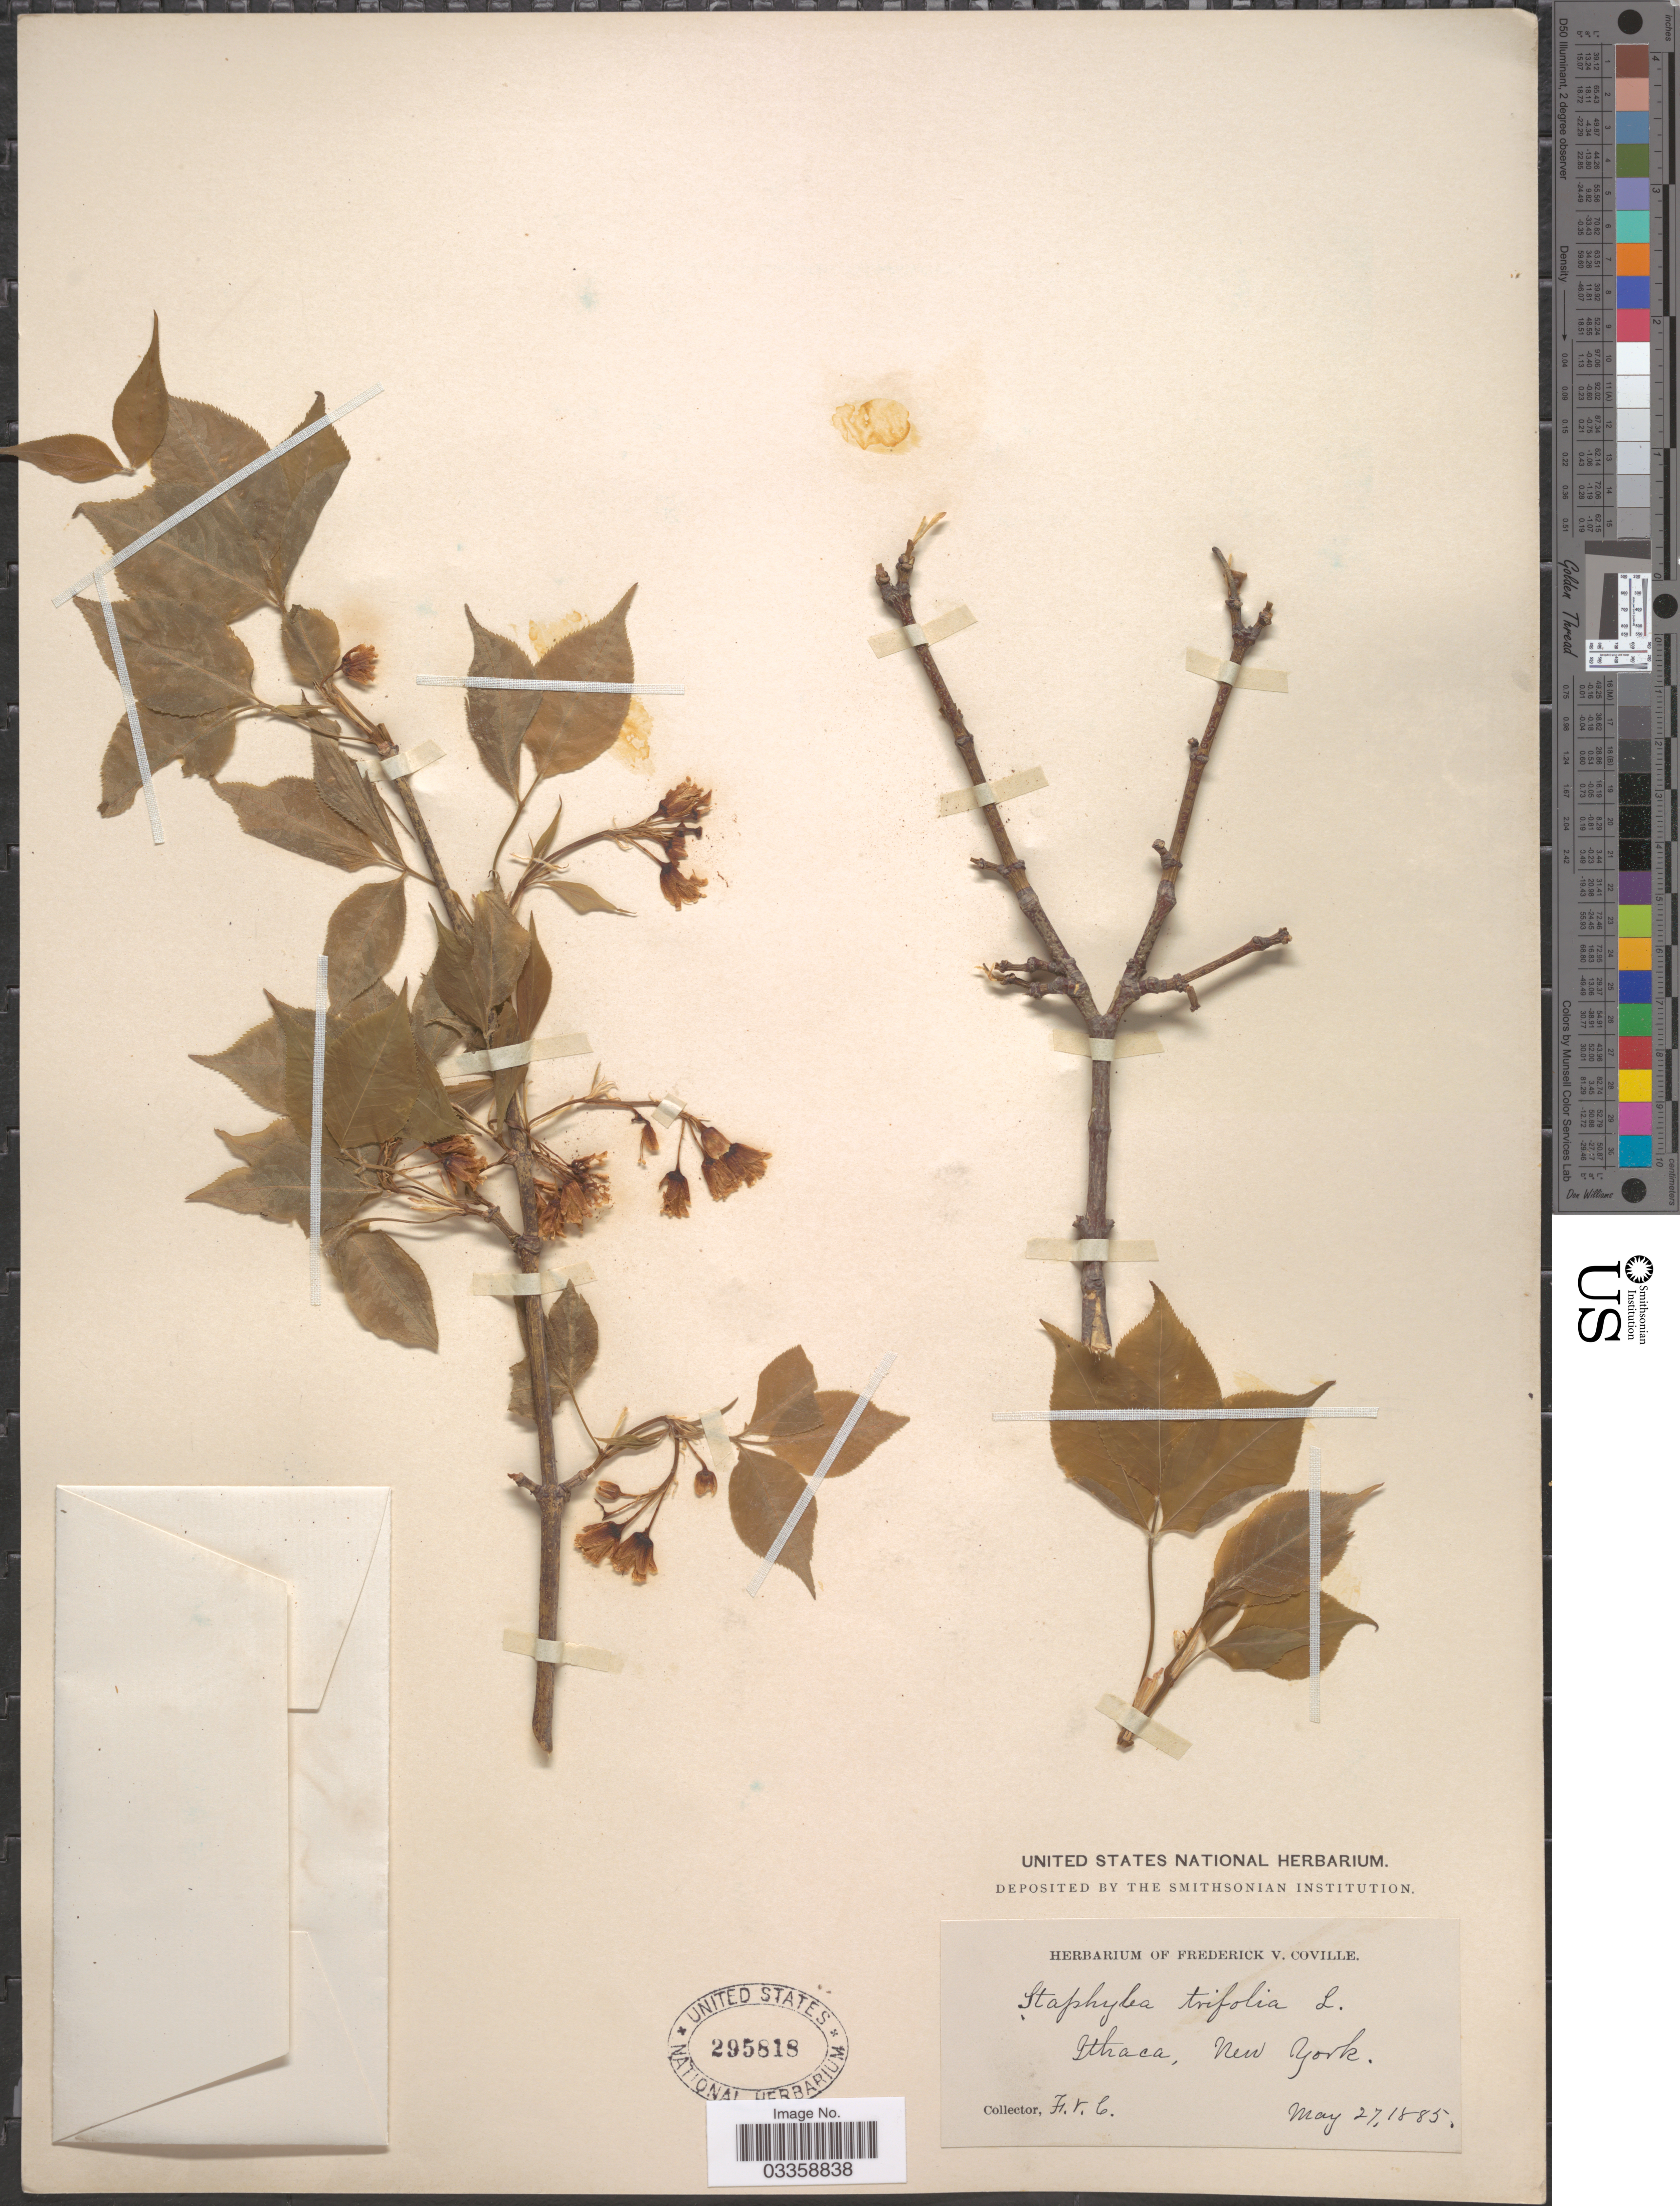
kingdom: Plantae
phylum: Tracheophyta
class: Magnoliopsida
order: Crossosomatales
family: Staphyleaceae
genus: Staphylea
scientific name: Staphylea trifolia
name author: L.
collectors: F. V. Coville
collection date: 1885-05-27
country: United States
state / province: New York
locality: Ithaca.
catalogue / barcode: US 295818